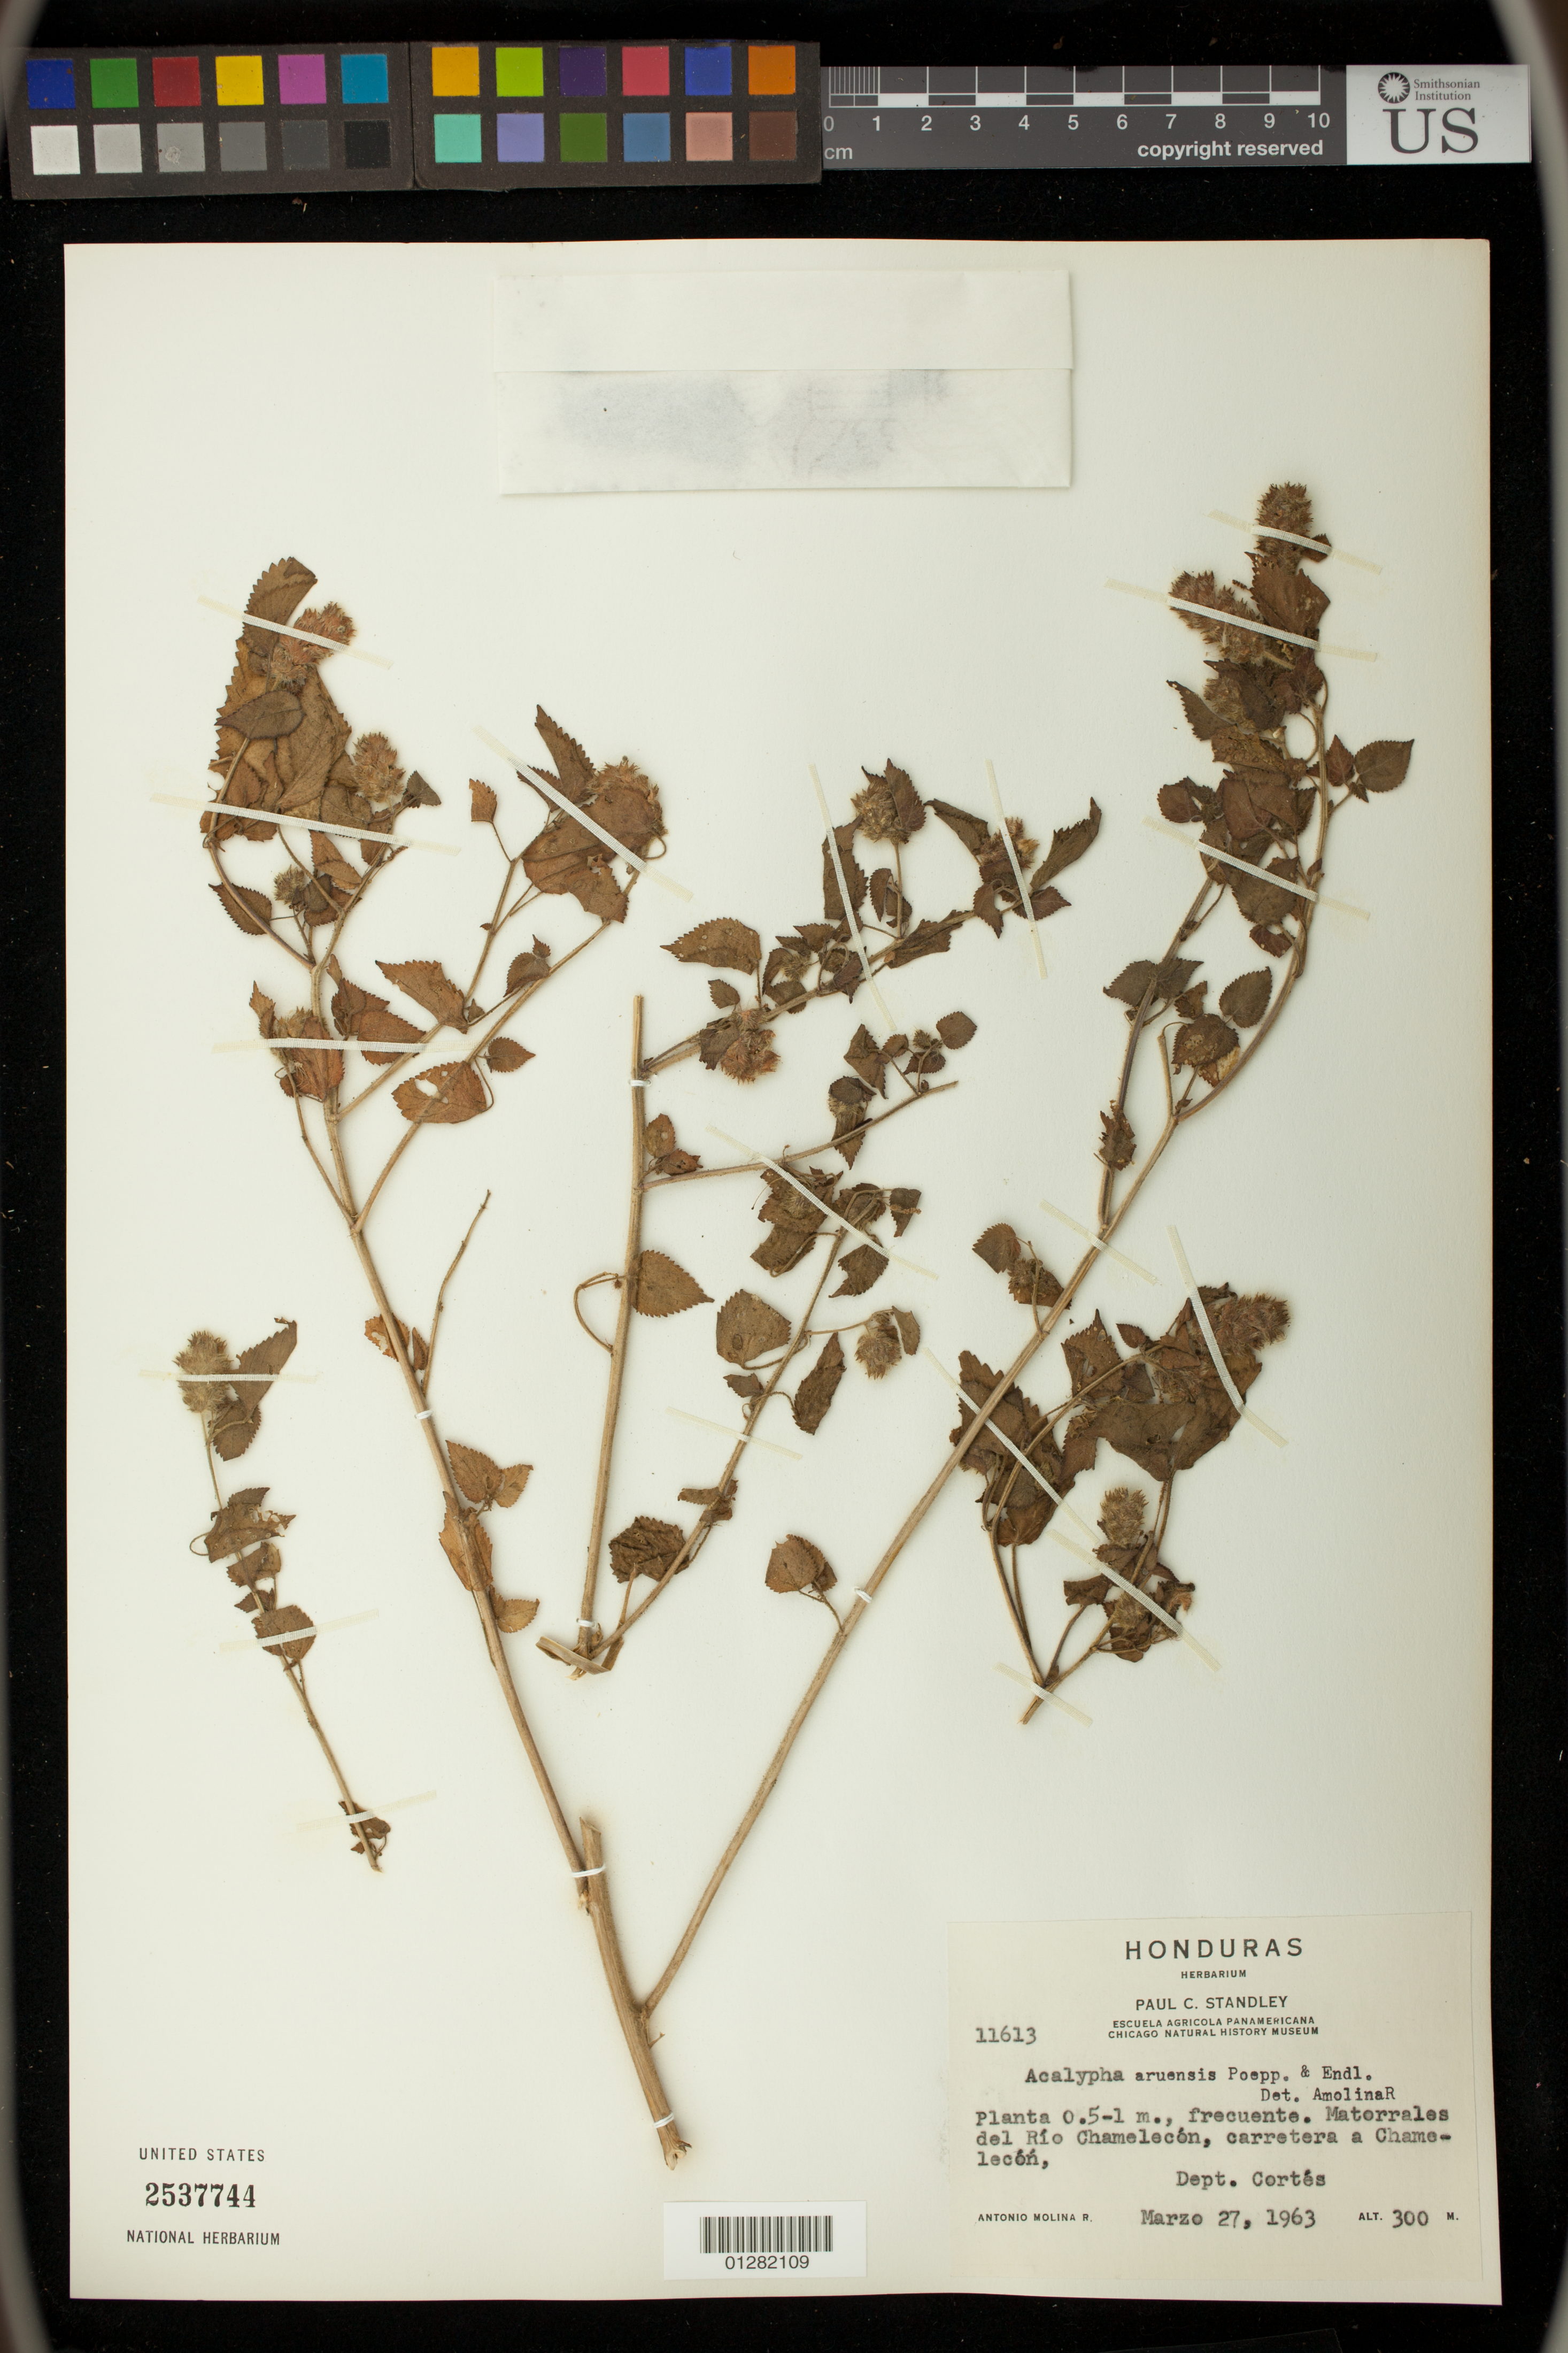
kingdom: Plantae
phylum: Tracheophyta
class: Magnoliopsida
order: Malpighiales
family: Euphorbiaceae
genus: Acalypha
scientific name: Acalypha arvensis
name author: Poepp.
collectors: P. C. Standley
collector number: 11613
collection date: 1963-03-27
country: Honduras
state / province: Cortés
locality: Planta 0.5-1m., frecuente. Matorrales del Rio Chamelecon, carretera a Chamelecon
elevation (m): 300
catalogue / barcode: US 2537744